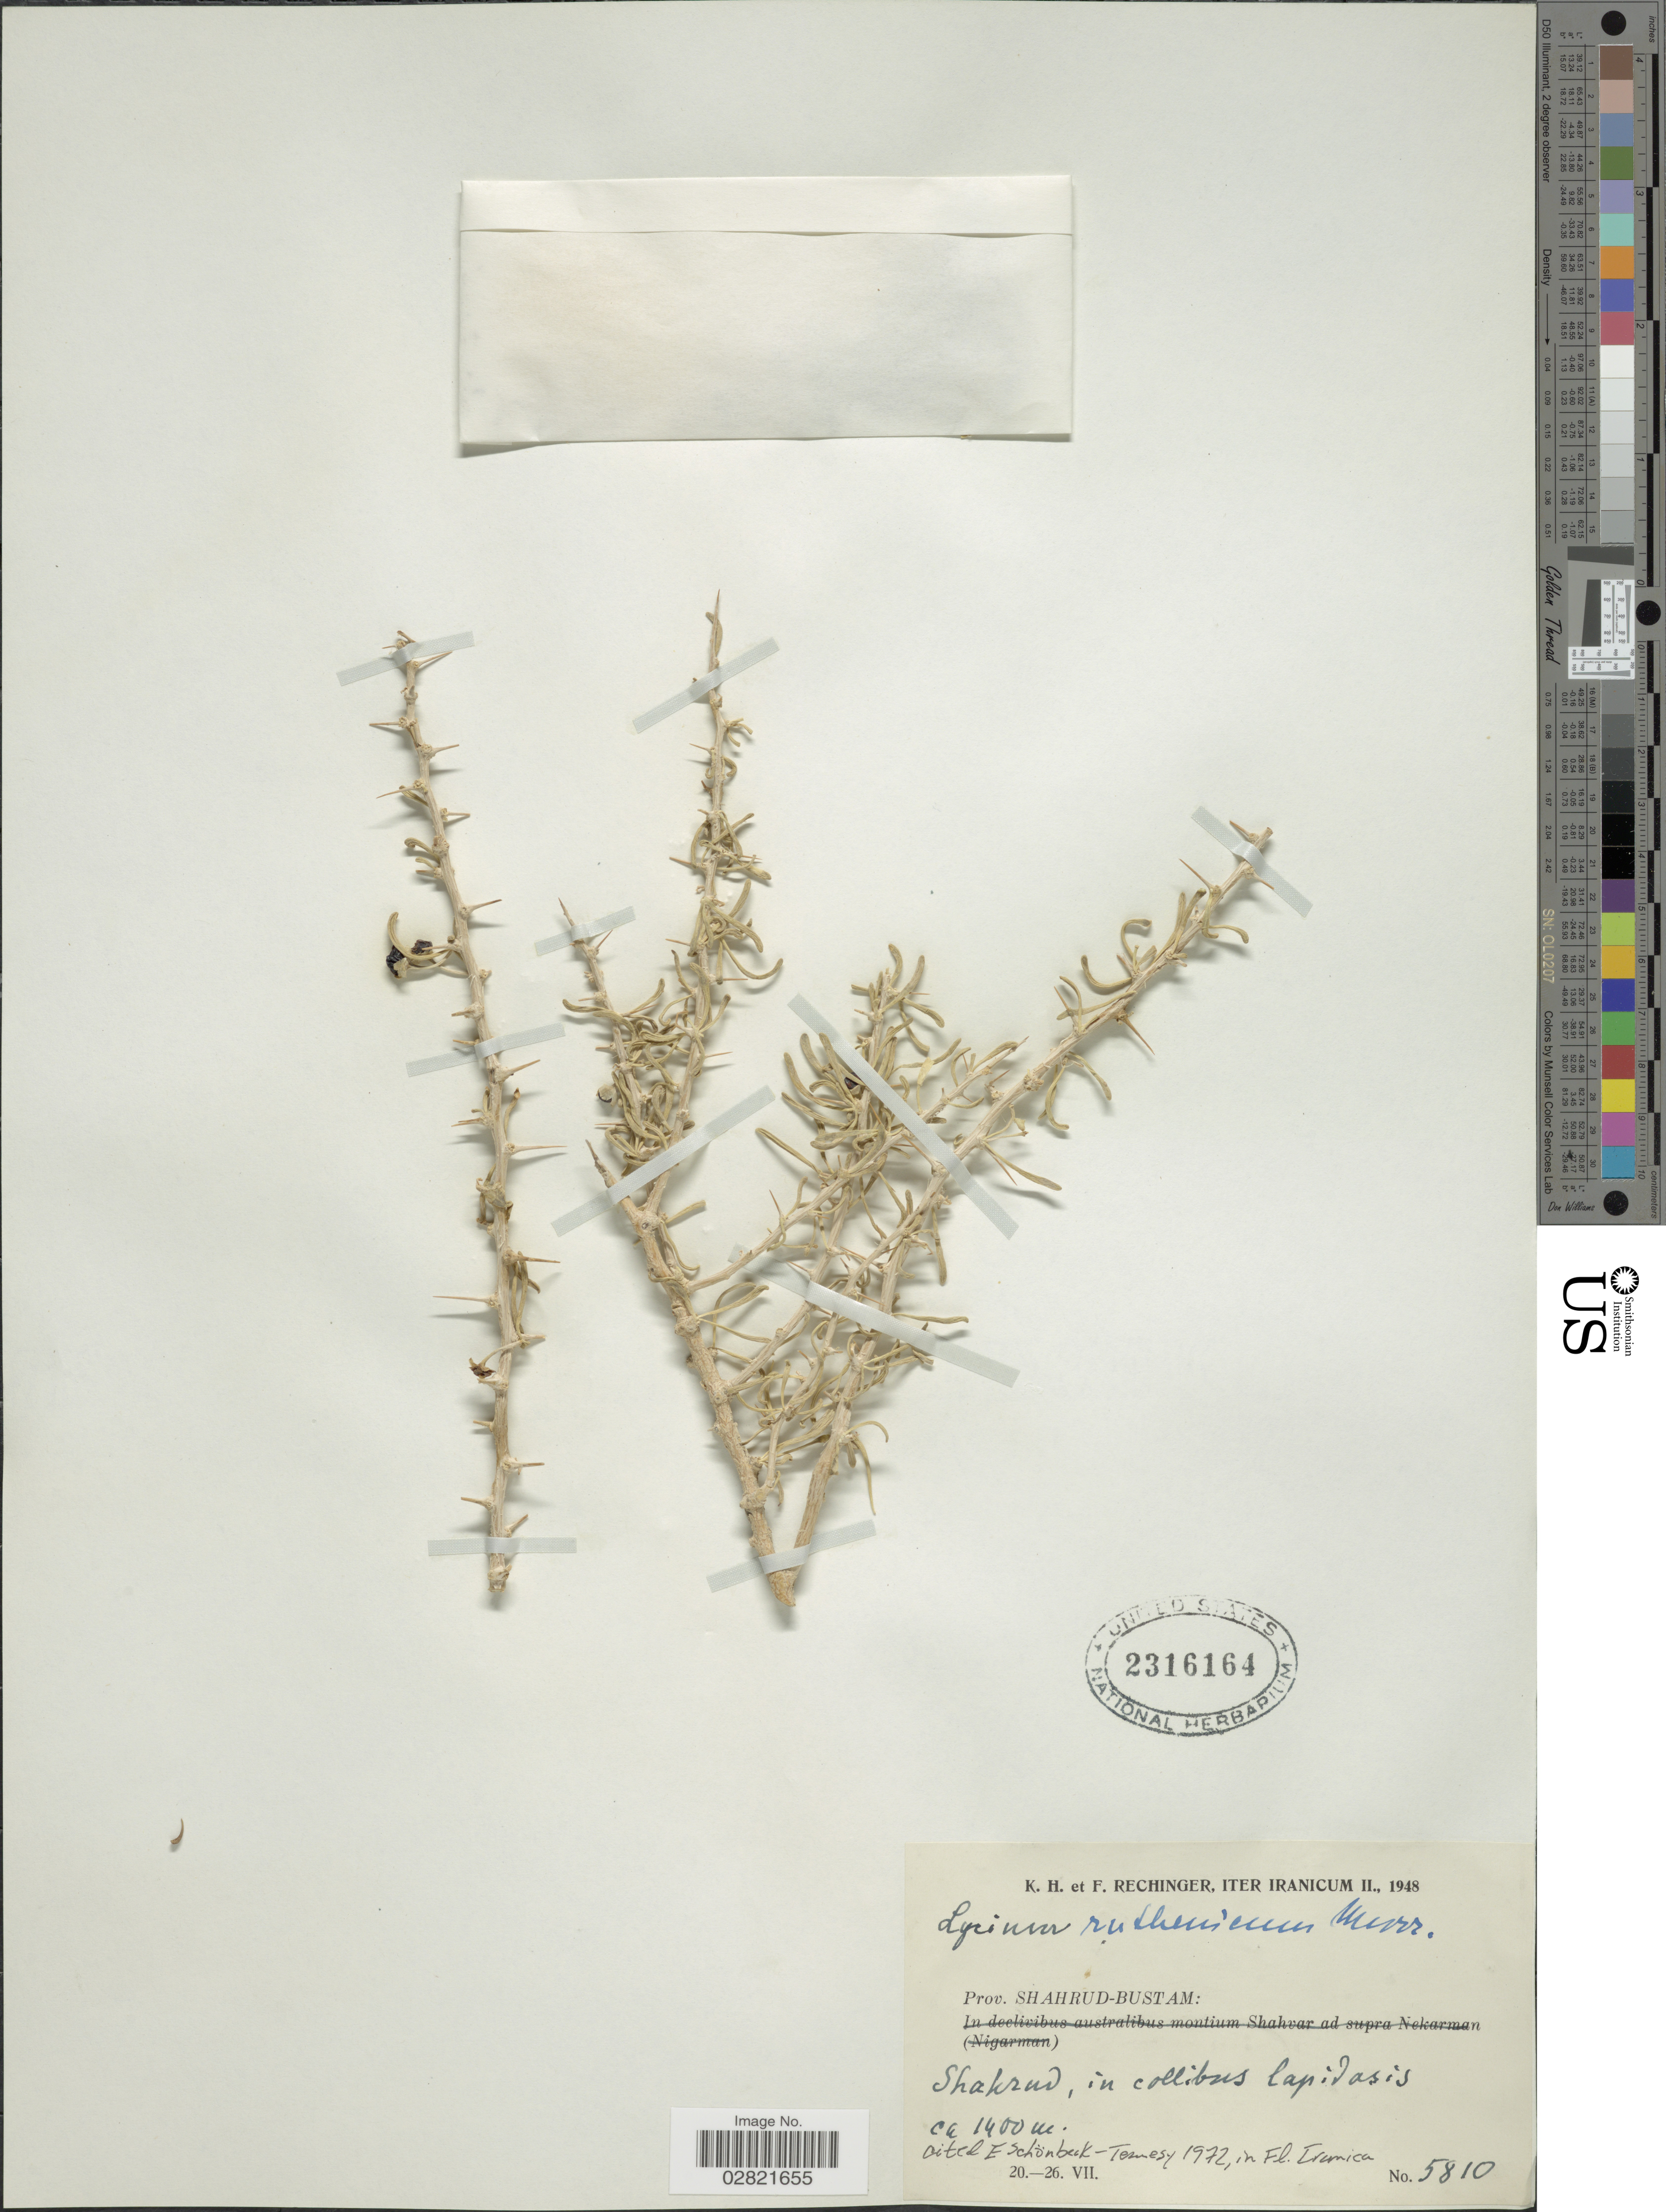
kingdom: Plantae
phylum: Tracheophyta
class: Magnoliopsida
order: Solanales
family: Solanaceae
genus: Lycium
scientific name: Lycium ruthenicum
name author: Murray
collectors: K. H. Rechinger & F. Rechinger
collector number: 5810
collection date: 1948-07-20/1948-07-26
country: Iran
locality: Iter Iranicum II. Prov. Shahrud-Bustam: Shakrud, in collibus lapidosis.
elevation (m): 1400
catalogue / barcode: US 2316164